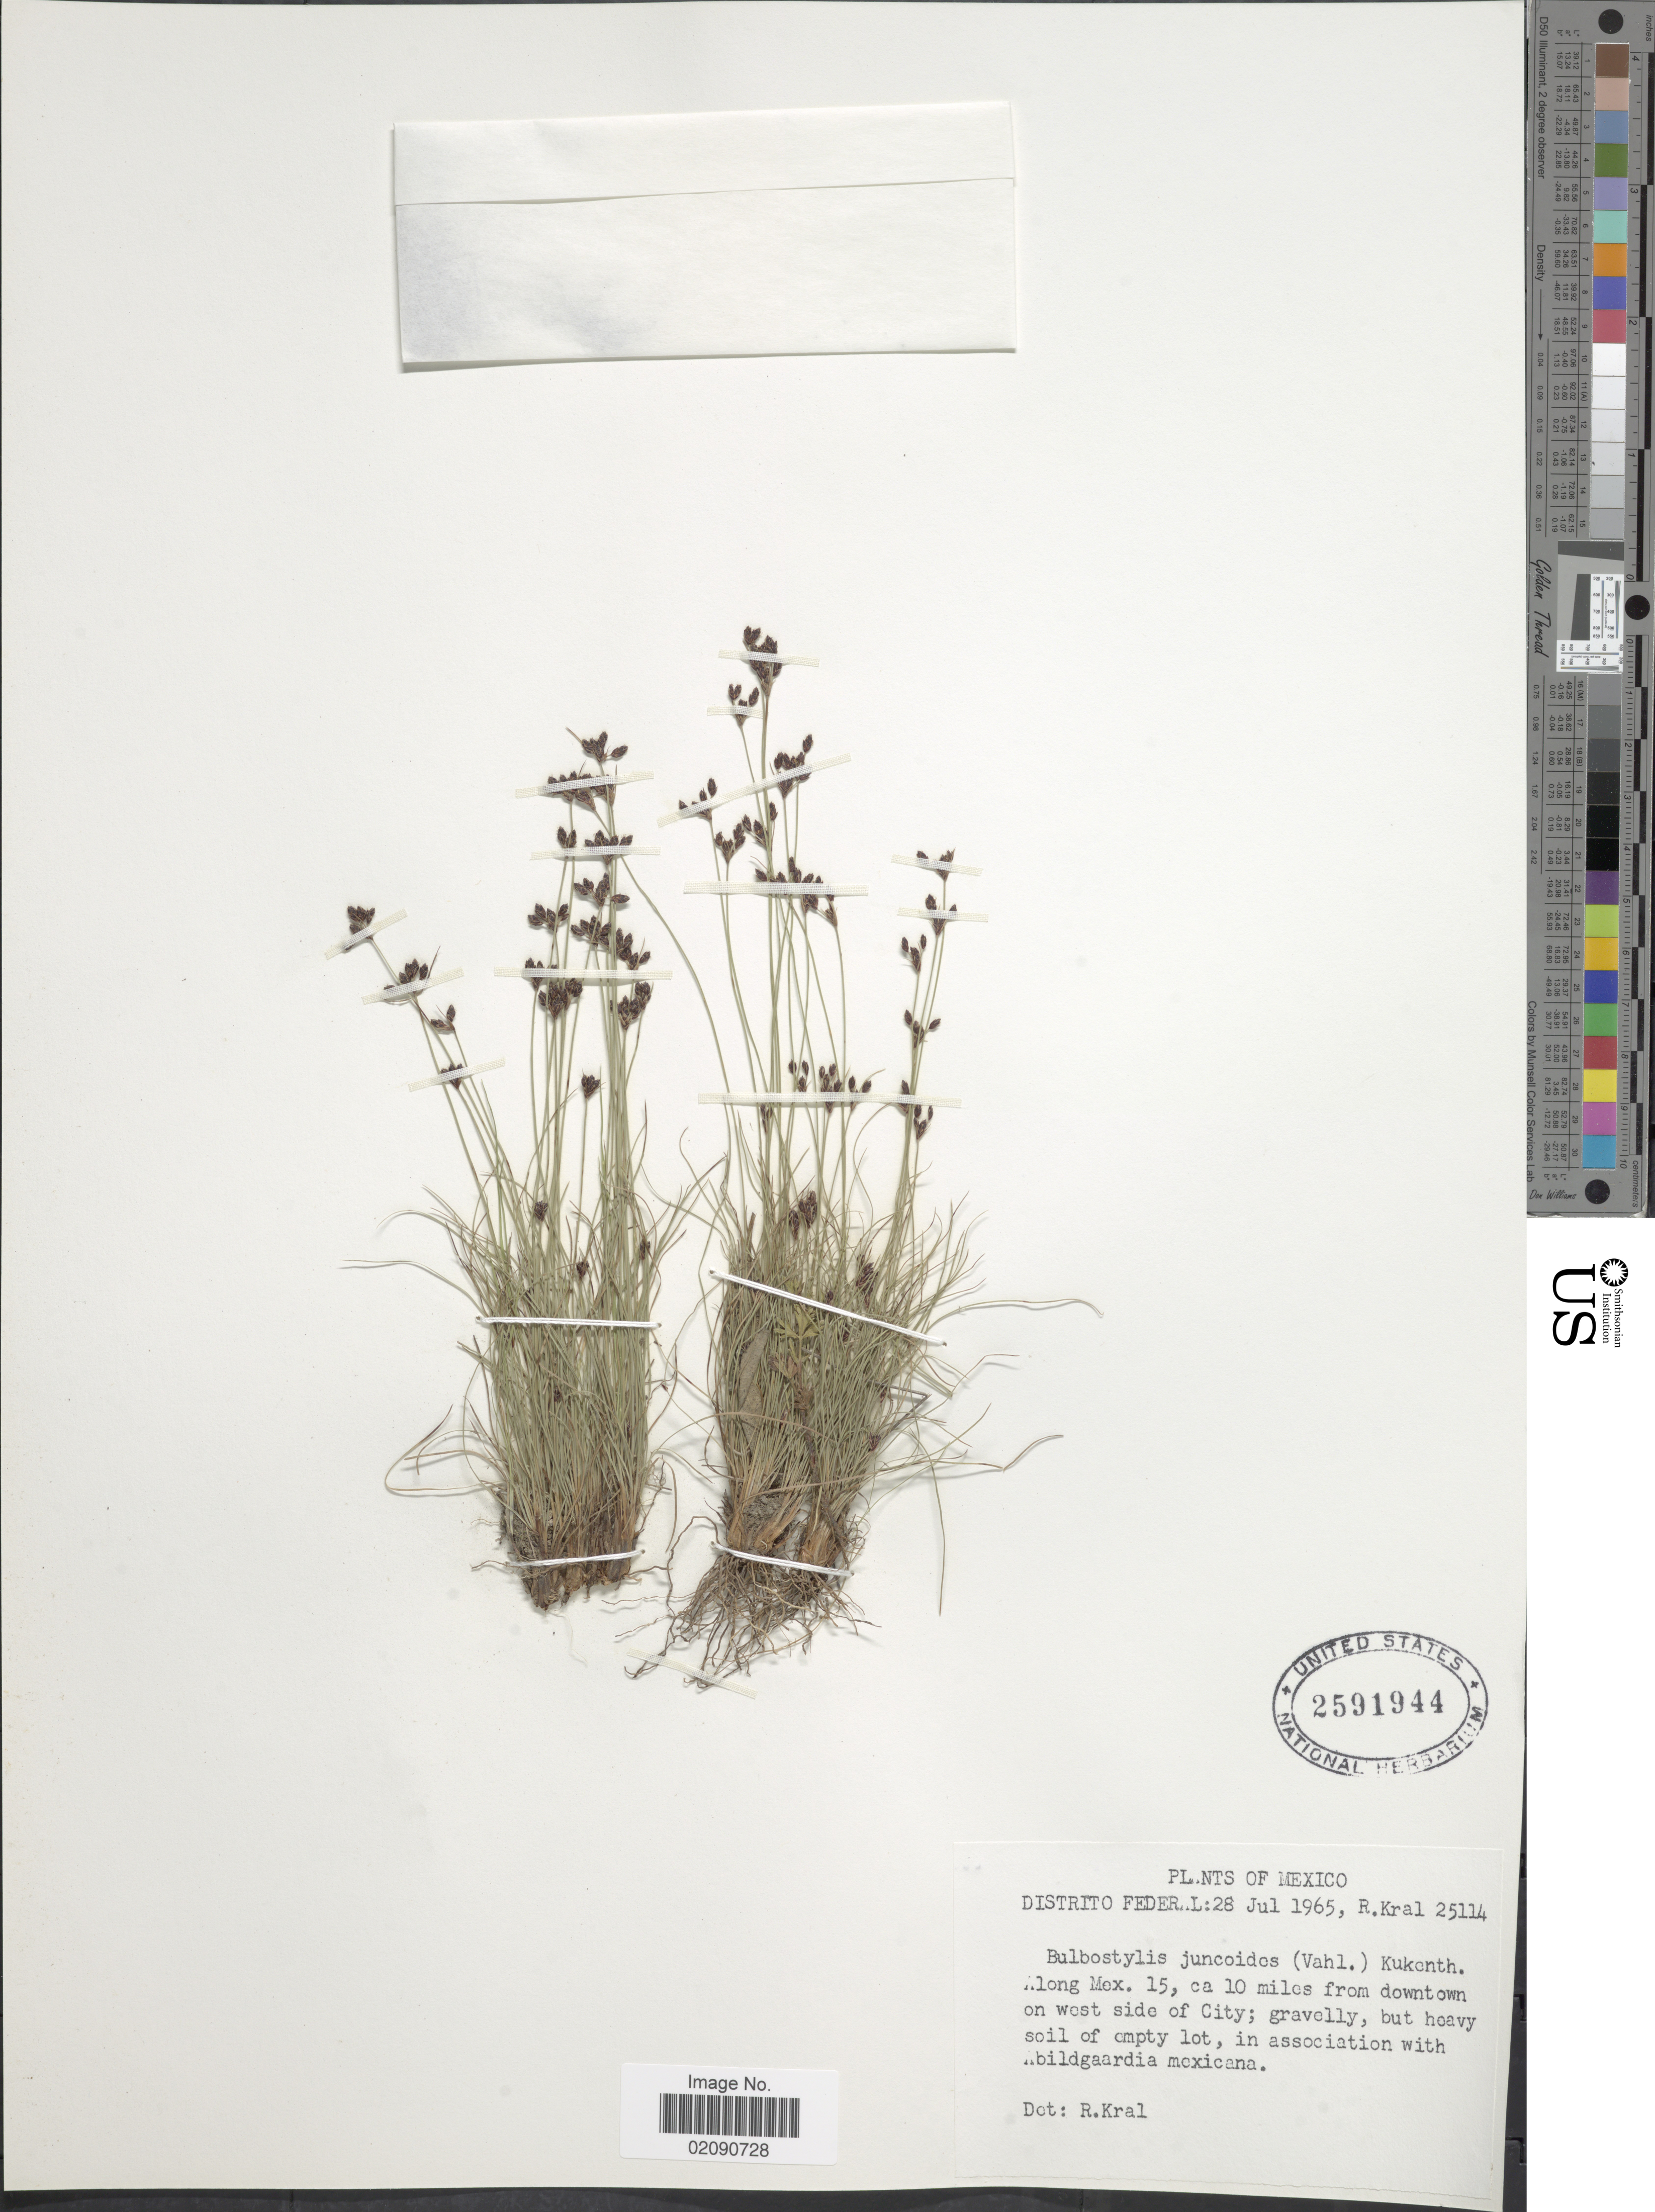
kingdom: Plantae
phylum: Tracheophyta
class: Liliopsida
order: Poales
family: Cyperaceae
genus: Bulbostylis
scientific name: Bulbostylis juncoides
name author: (Vahl) Kük. ex Herter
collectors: R. Kral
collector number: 25114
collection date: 1965-07-28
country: Mexico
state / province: Distrito Federal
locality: Along Mex. 15, ca 10 miles from downtown on west side of City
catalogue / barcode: US 2591944